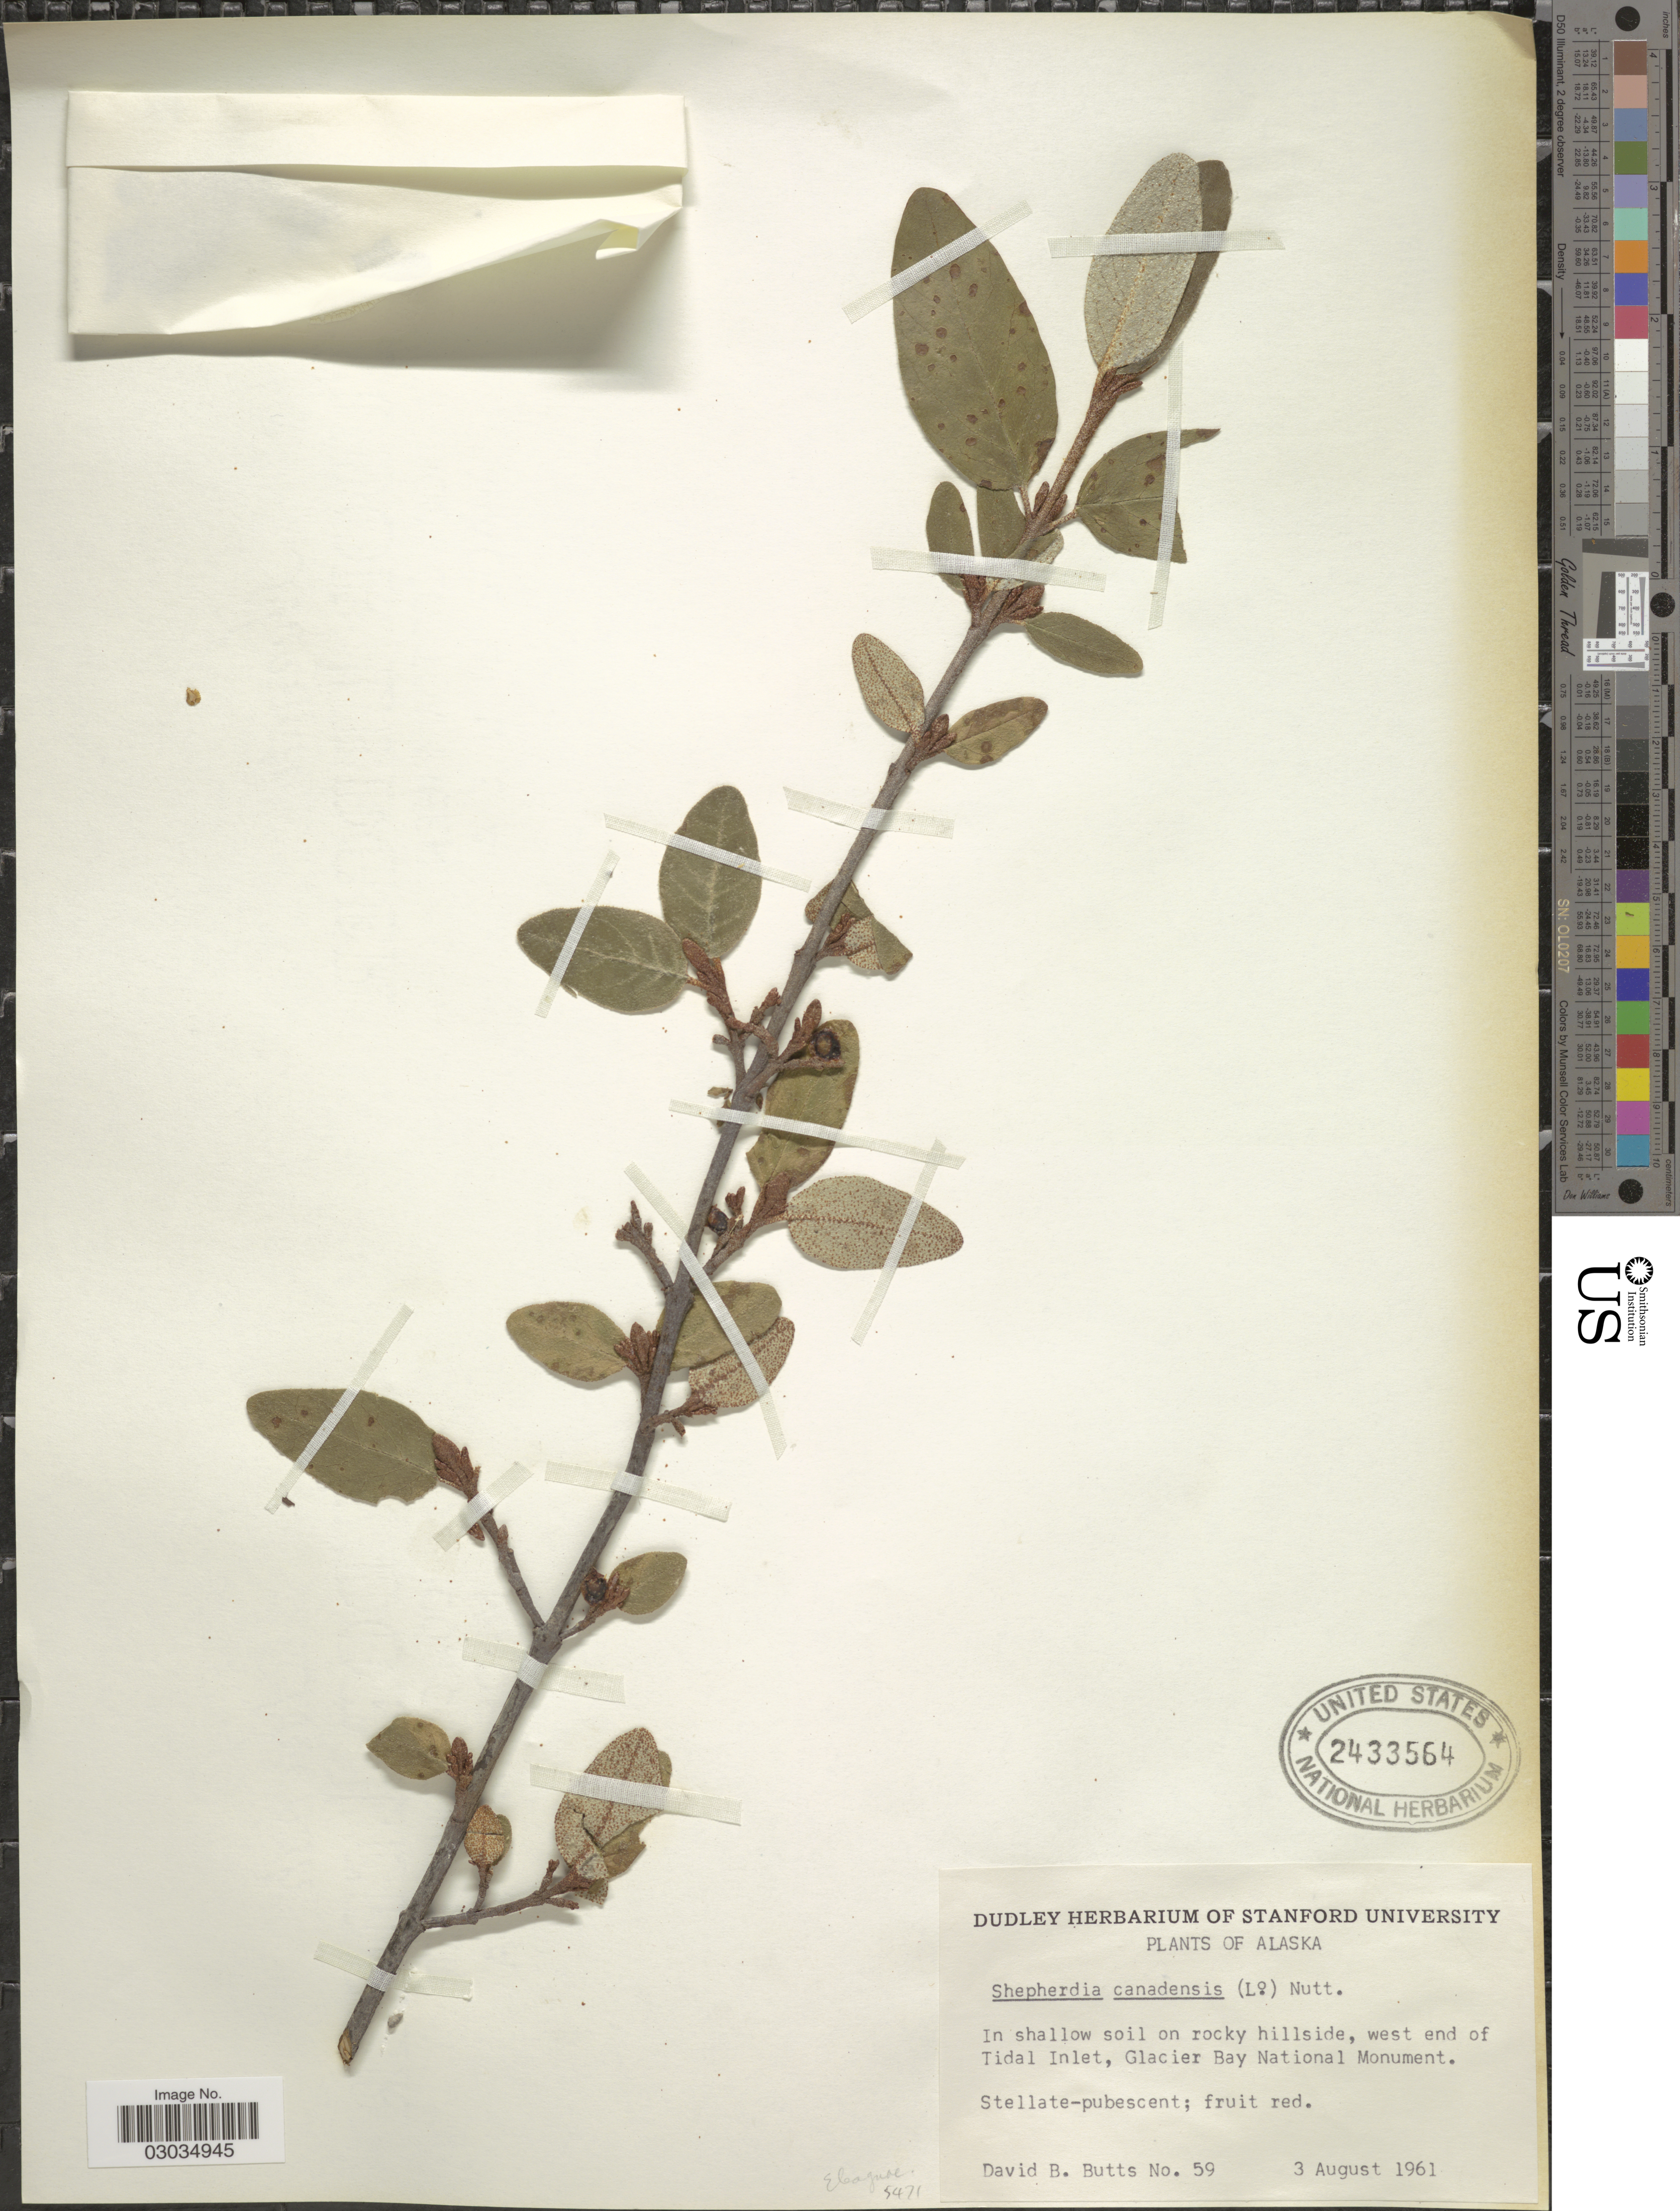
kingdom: Plantae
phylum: Tracheophyta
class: Magnoliopsida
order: Rosales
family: Elaeagnaceae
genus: Shepherdia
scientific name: Shepherdia canadensis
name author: (L.) Nutt.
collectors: D. Butts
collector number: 59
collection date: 1961-08-03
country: United States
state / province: Alaska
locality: In shallow soil on rocky hillside, west end of Tidal Inlet, Glacier Bay National Monument.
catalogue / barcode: US 2433564